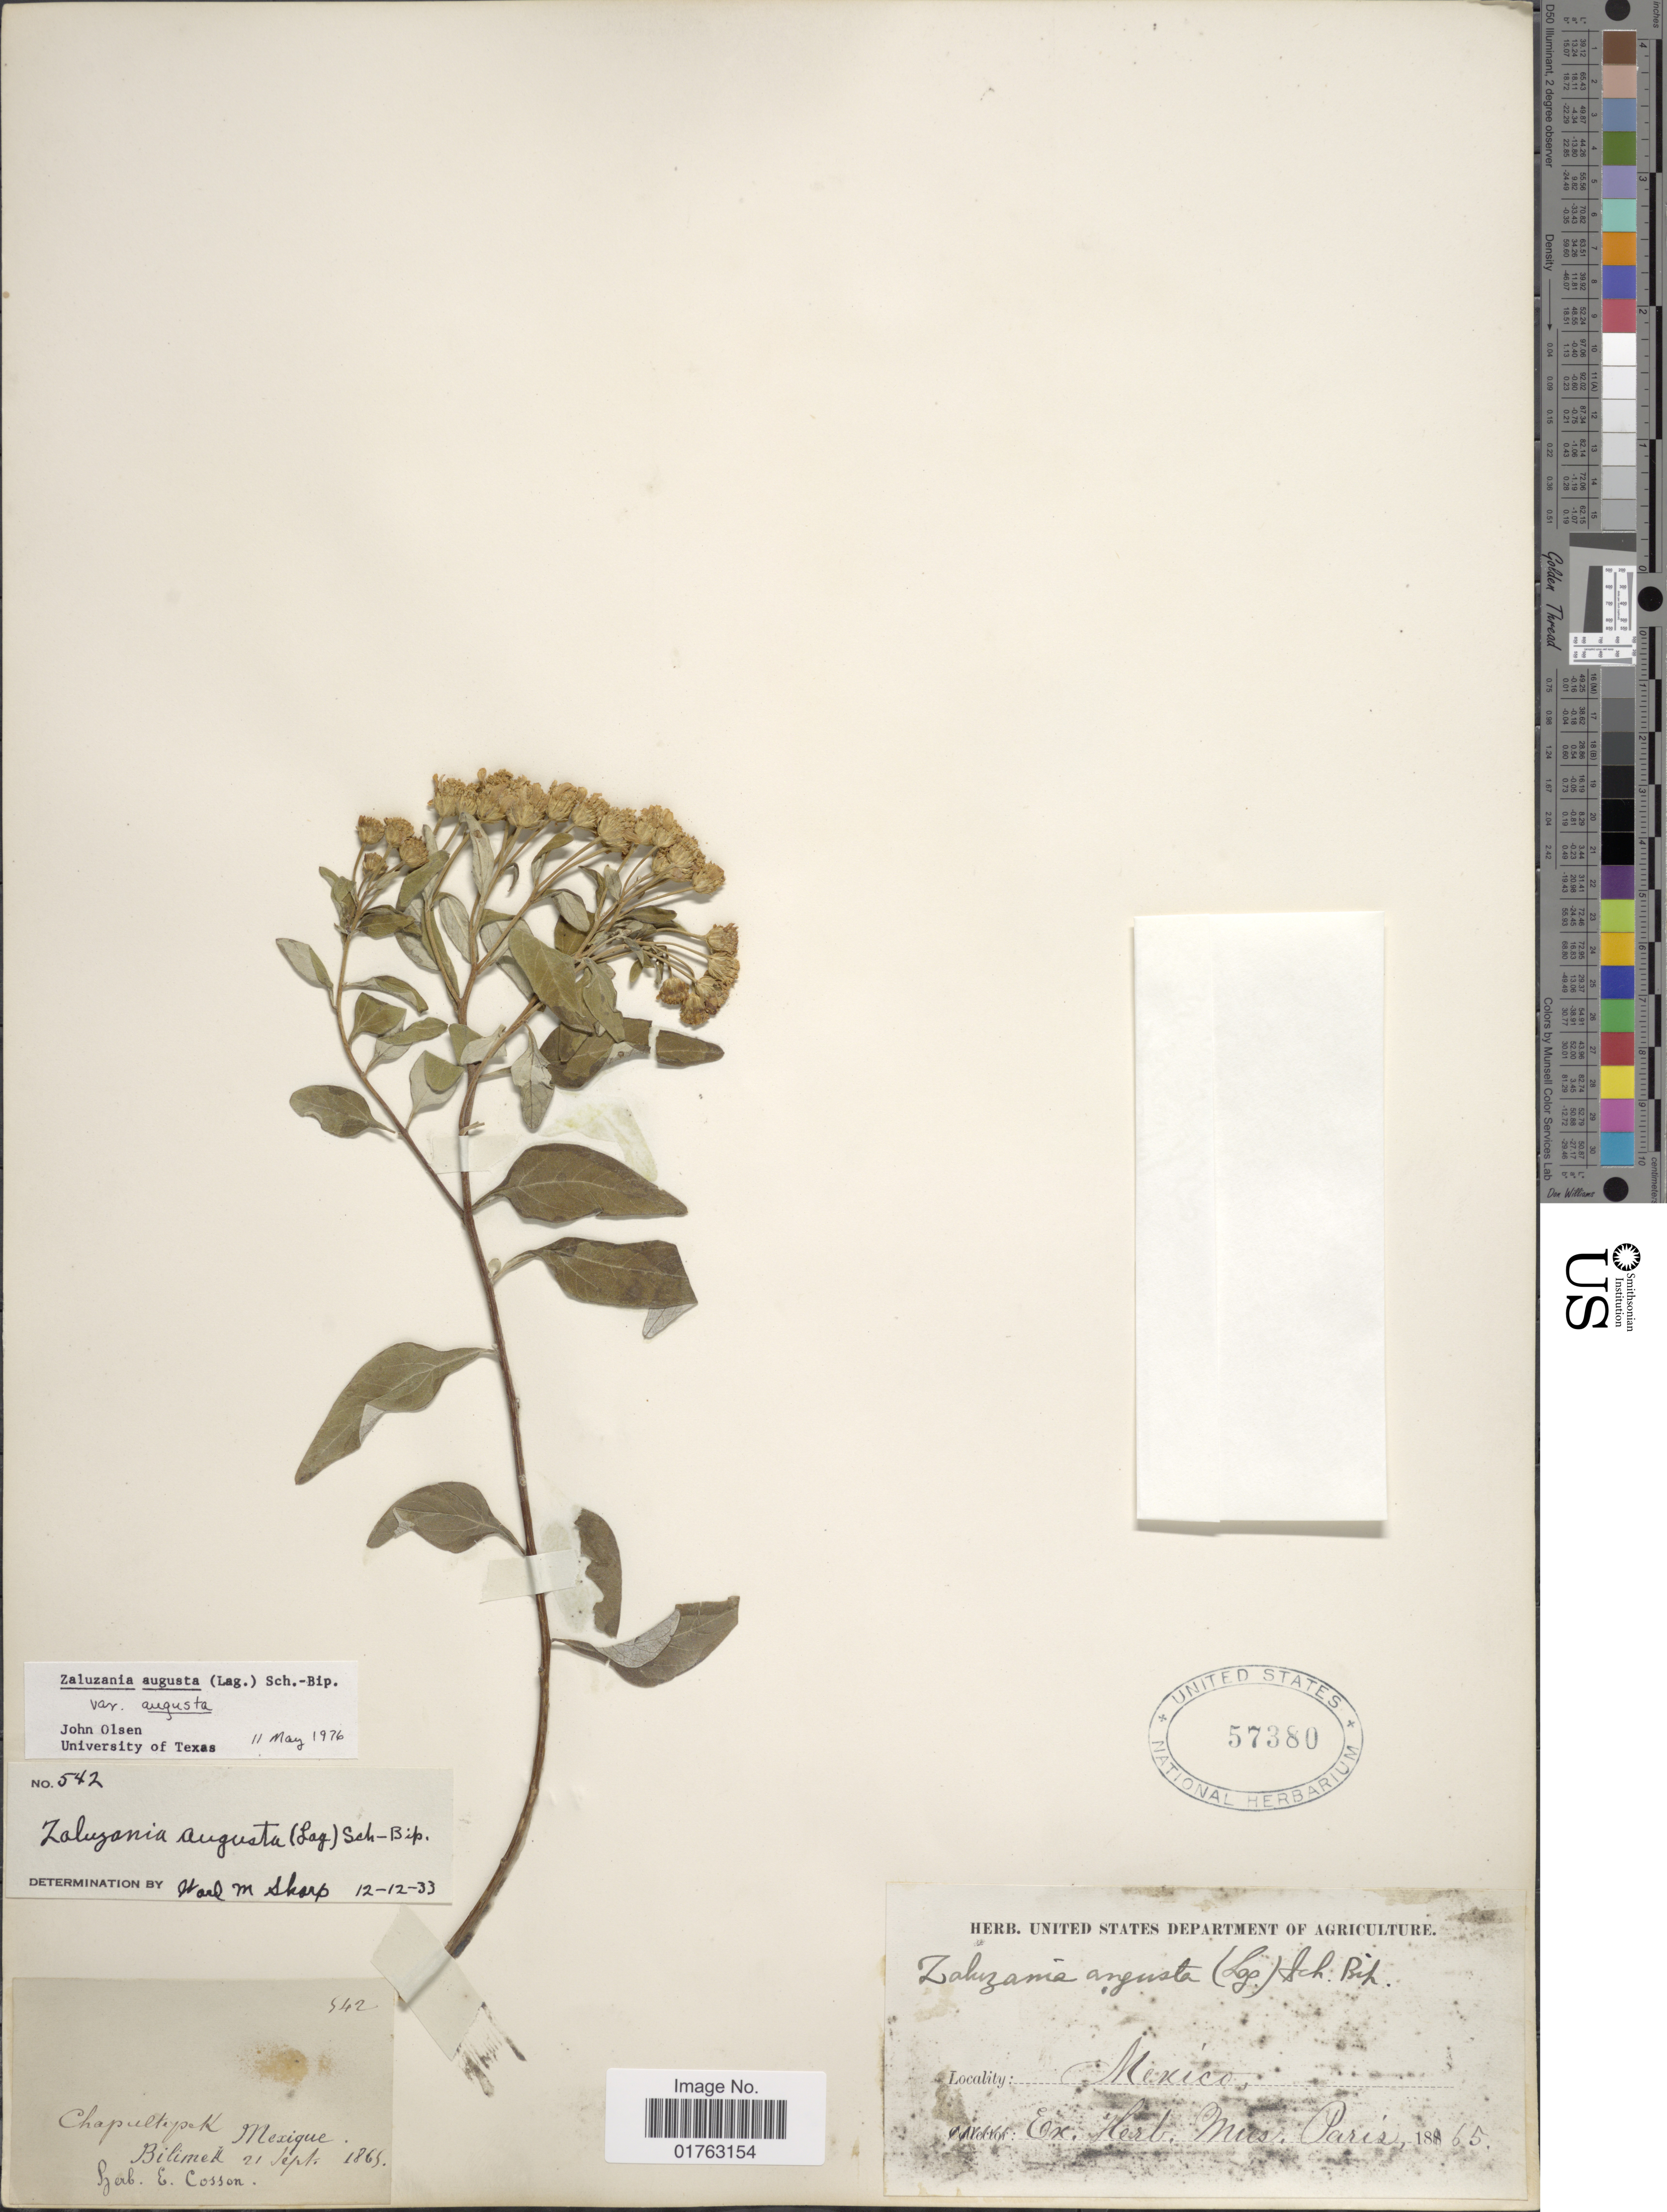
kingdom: Plantae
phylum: Tracheophyta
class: Magnoliopsida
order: Asterales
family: Asteraceae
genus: Zaluzania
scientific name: Zaluzania angusta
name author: (Lag.) Sch. Bip.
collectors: -. Bilimek & ex herb. E. Cosson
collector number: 842?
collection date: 1865-09-21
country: Mexico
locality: Chapultepek, Bilimek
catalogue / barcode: US 57380